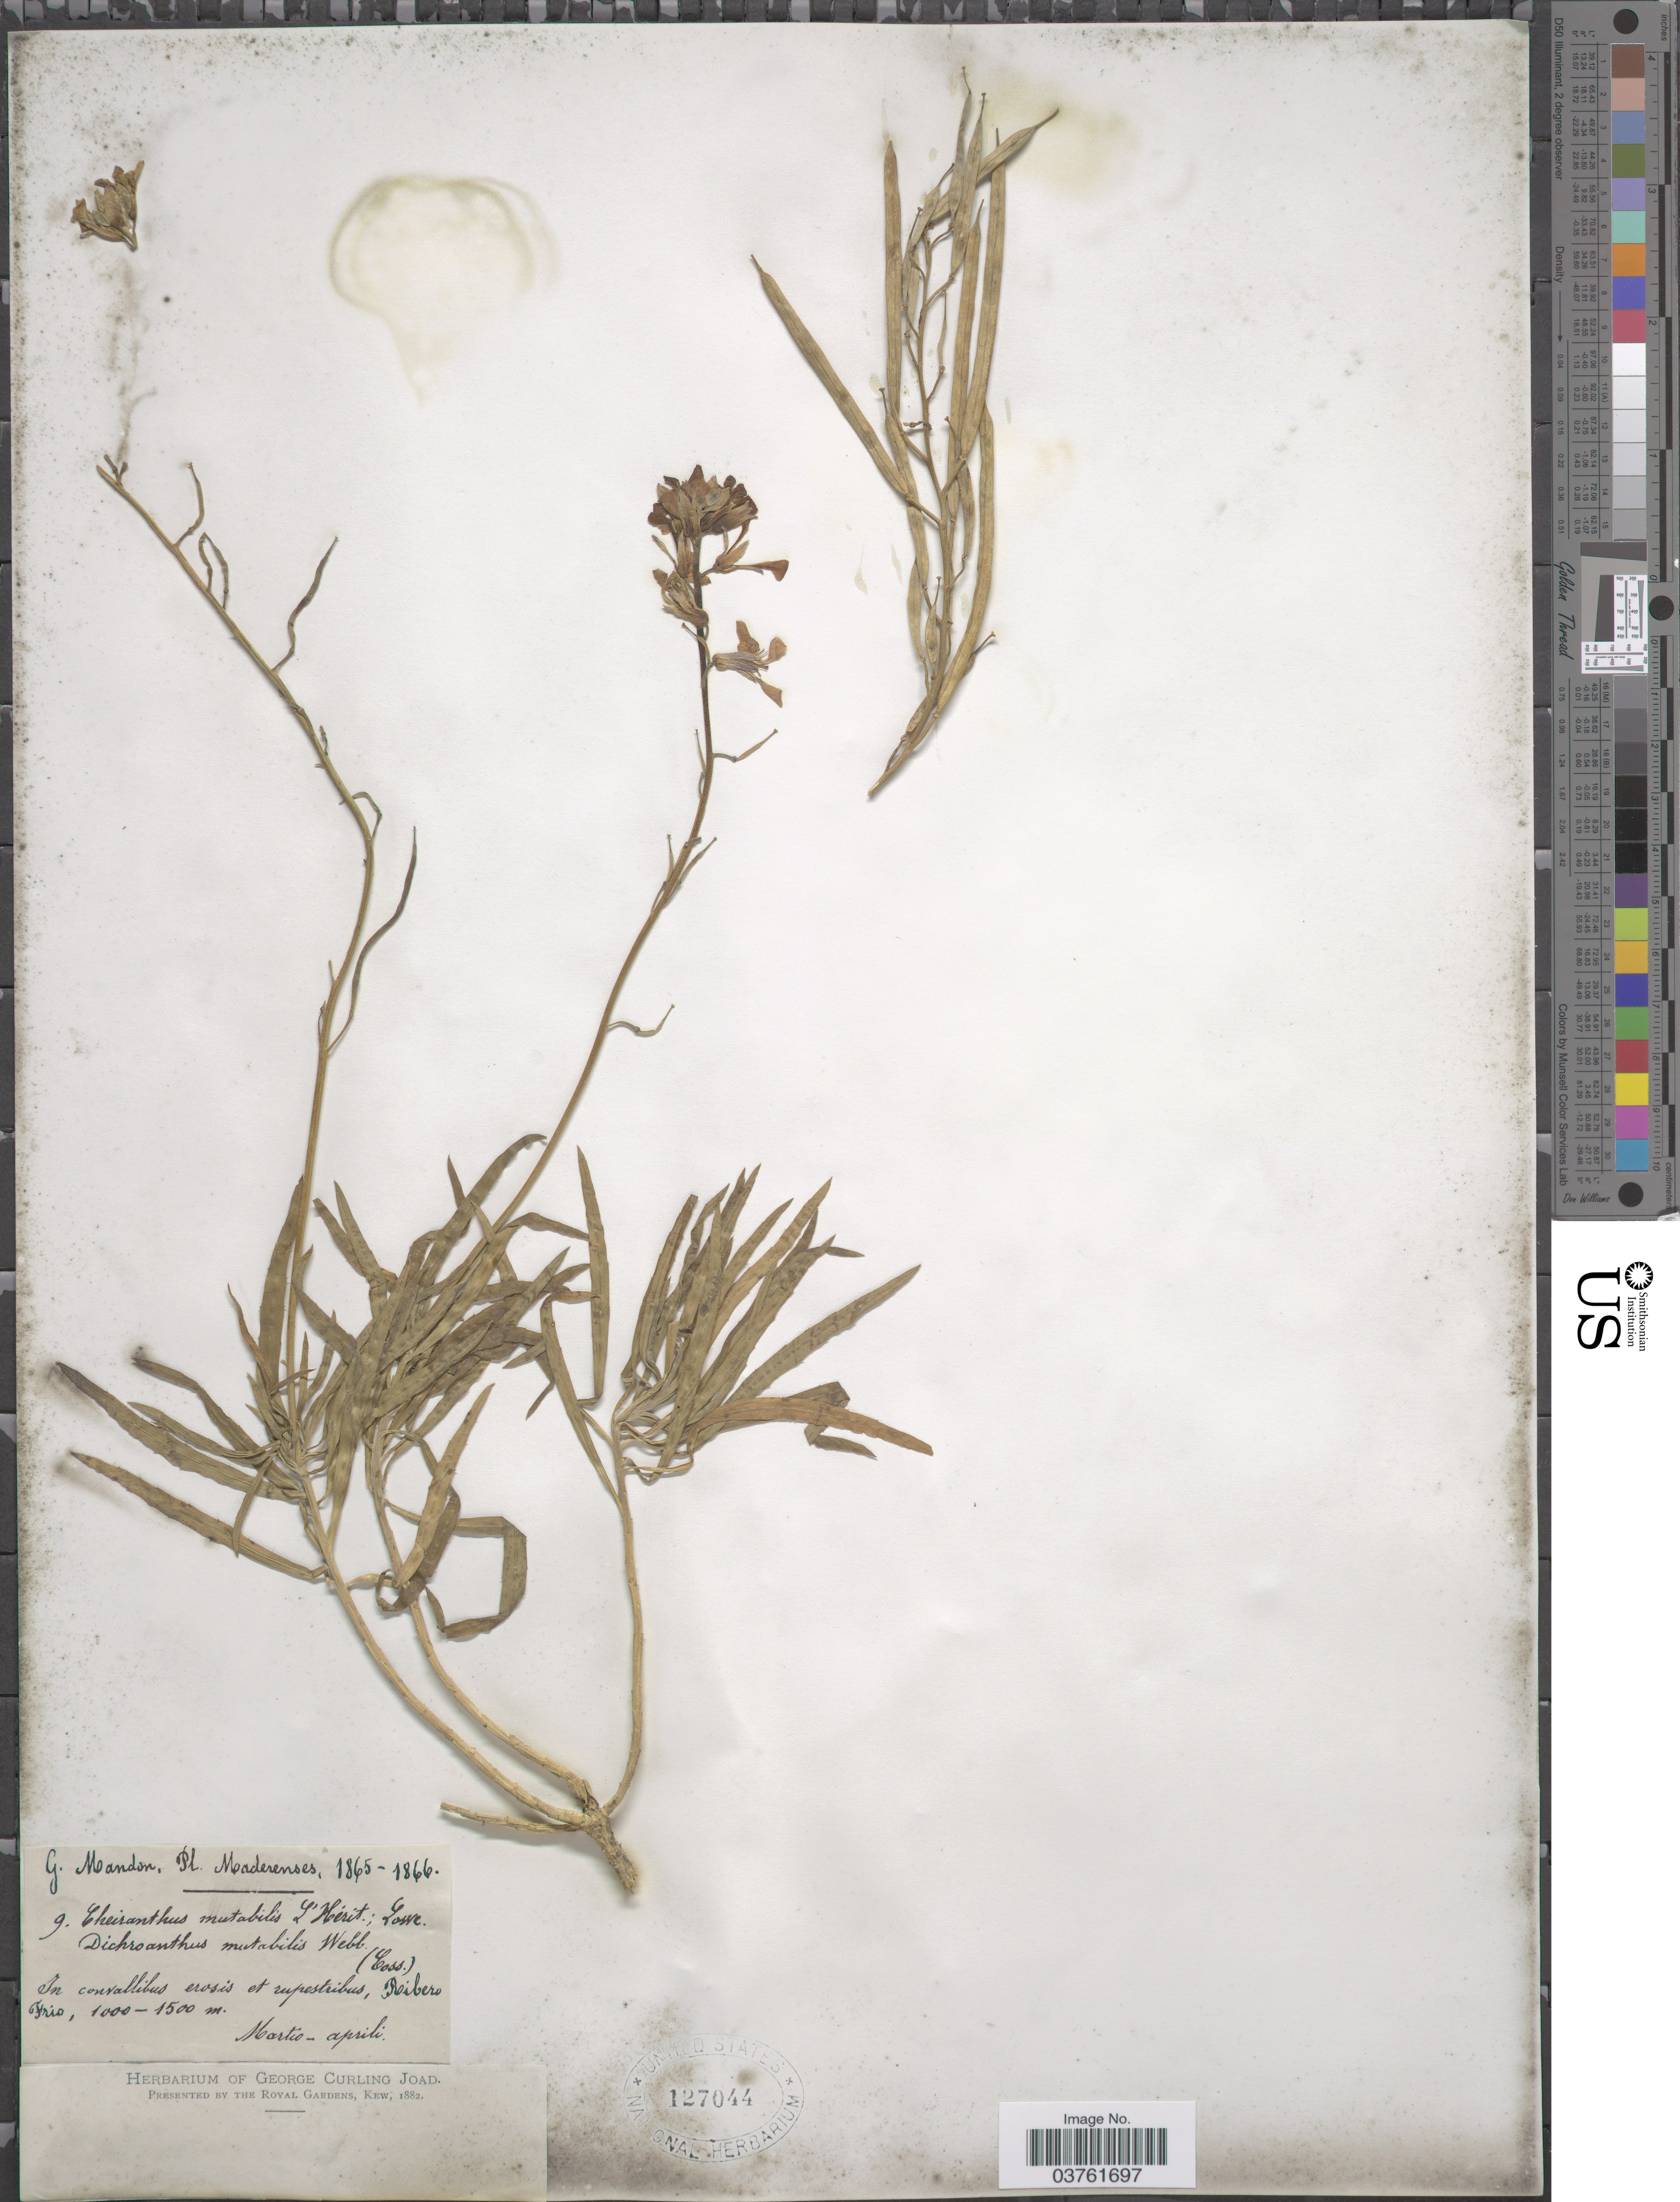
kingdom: Plantae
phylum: Tracheophyta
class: Magnoliopsida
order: Brassicales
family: Brassicaceae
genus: Cheiranthus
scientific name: Cheiranthus mutabilis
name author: L'Hér.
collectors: G. Mandon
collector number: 9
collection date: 1865-03/1866-04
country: Portugal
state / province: Madeira (Aut. Reg.)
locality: In convallibus erosis et rupestribus, Ribeiro Frio.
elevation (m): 1000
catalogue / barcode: US 127044